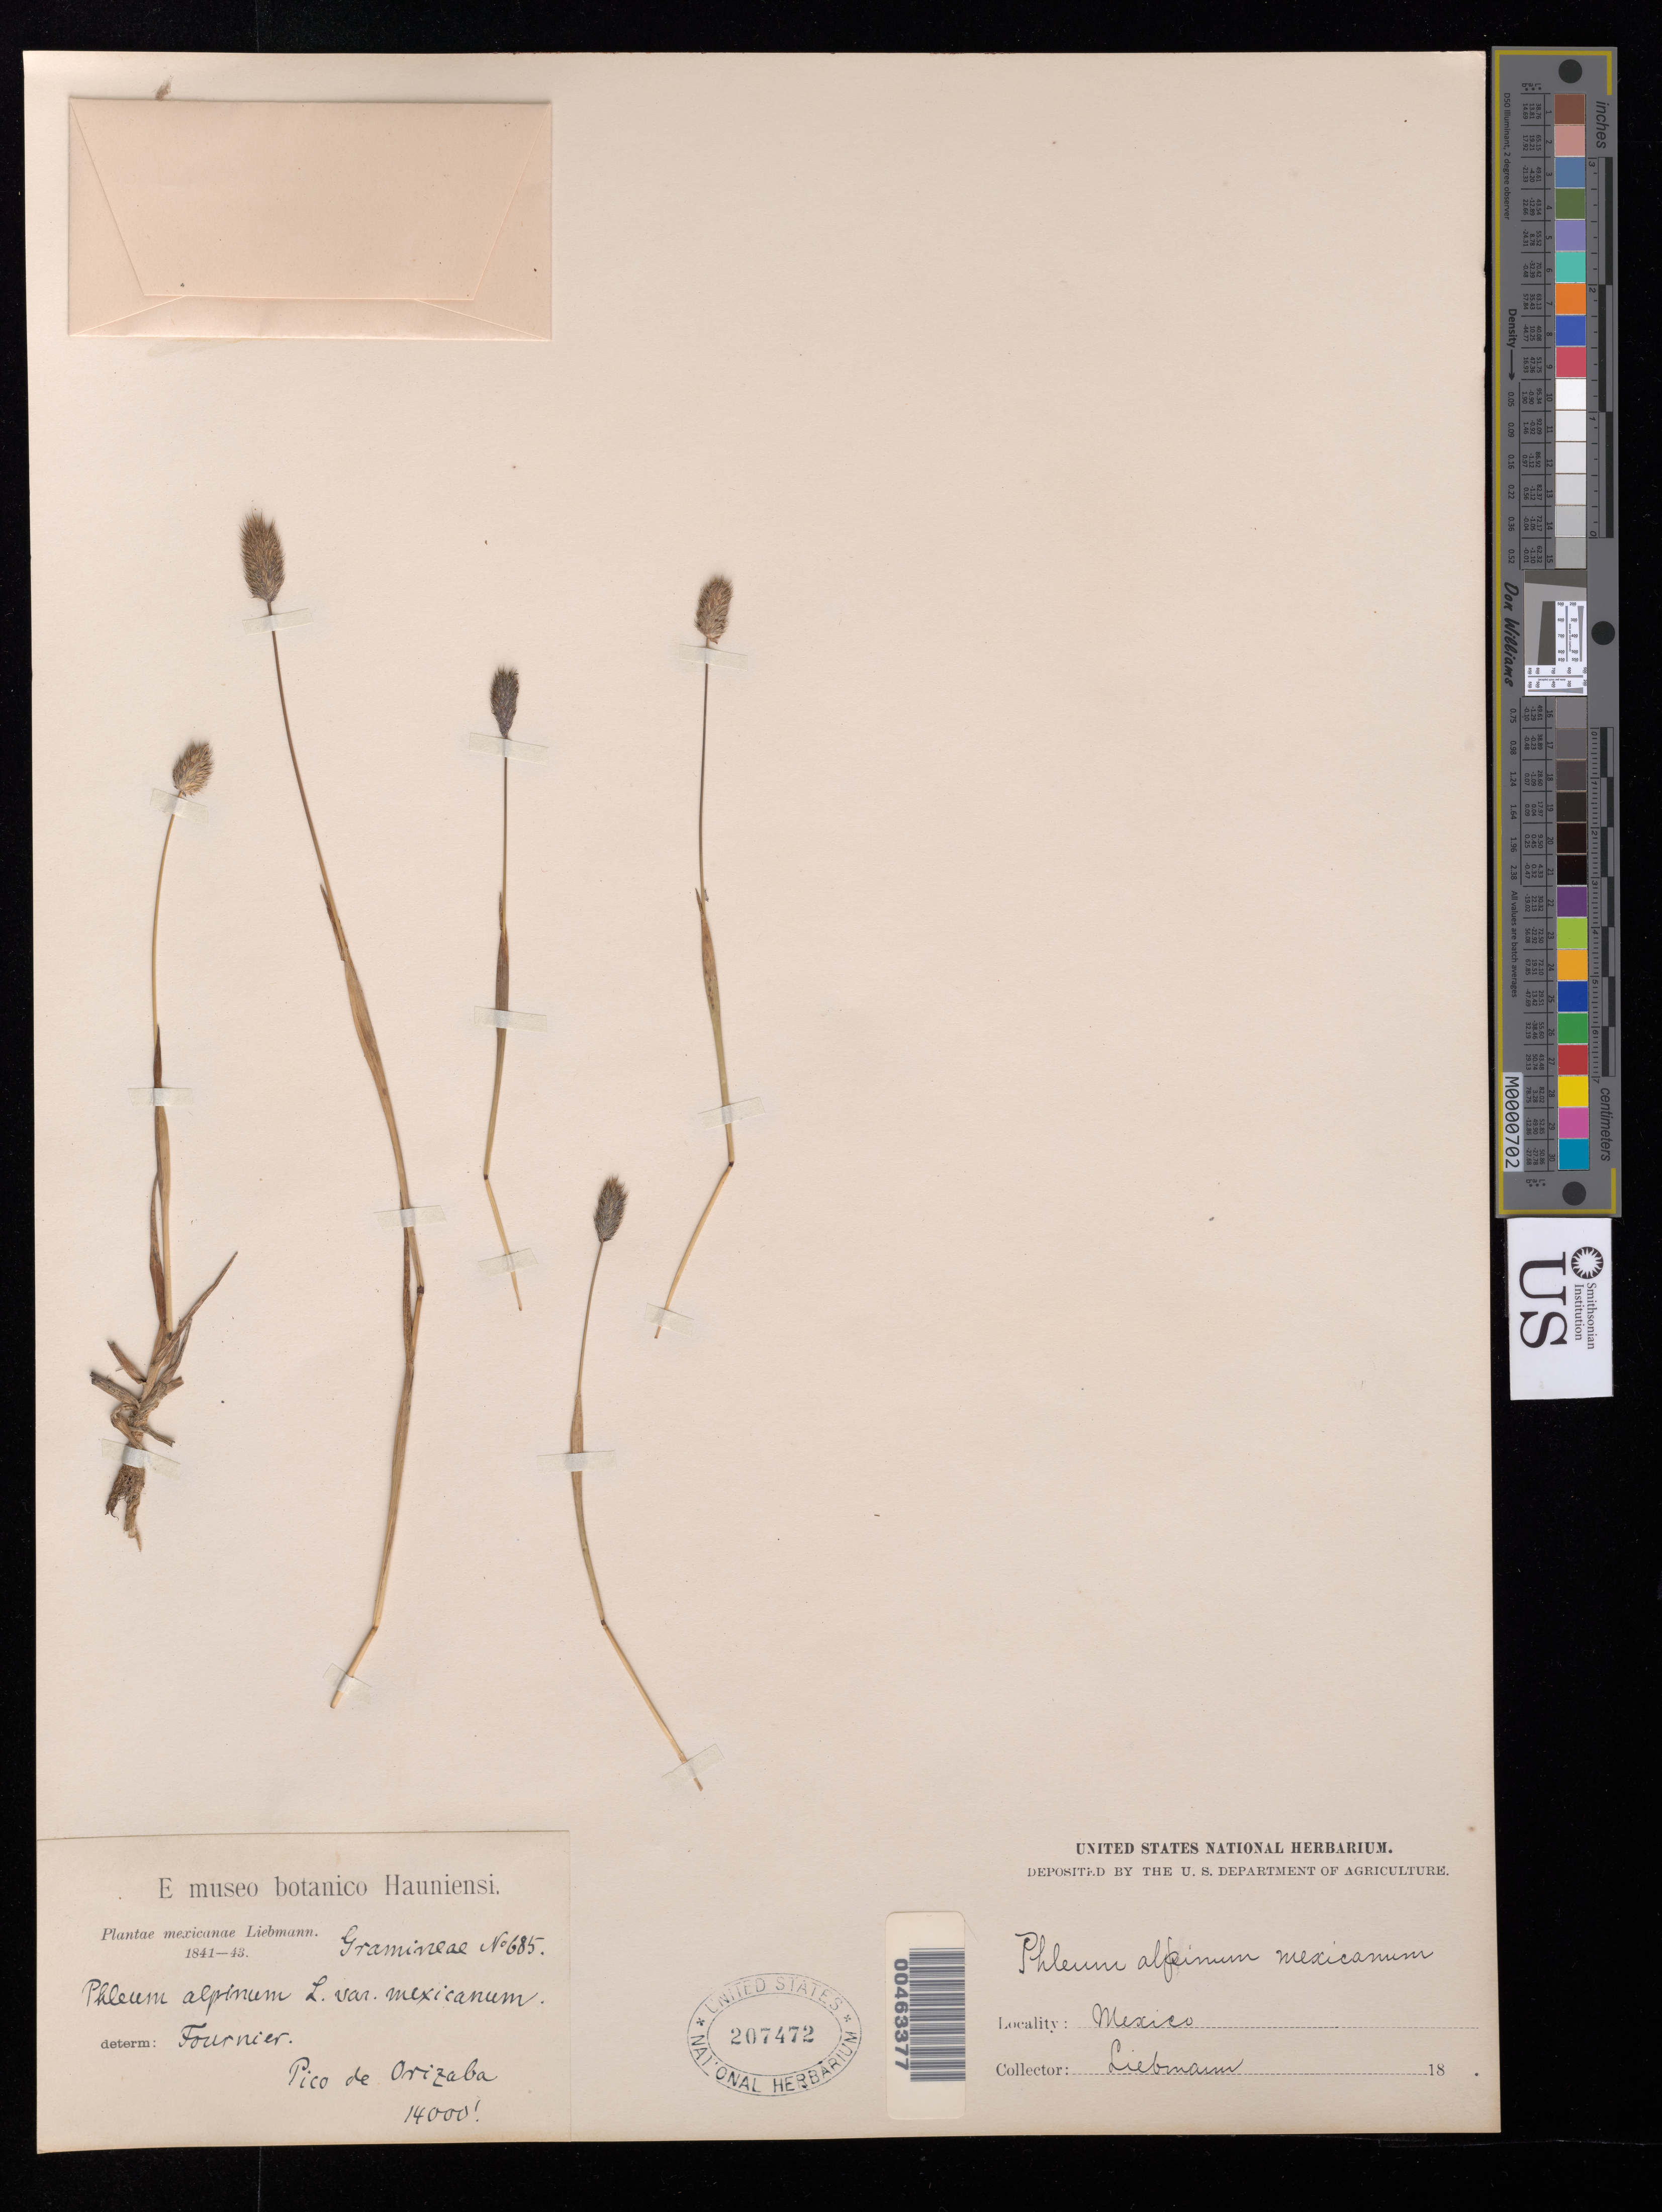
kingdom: Plantae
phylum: Tracheophyta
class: Liliopsida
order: Poales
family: Poaceae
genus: Phleum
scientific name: Phleum alpinum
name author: L.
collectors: F. M. Liebmann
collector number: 685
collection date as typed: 1841 to -- --- 1843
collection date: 1841/1843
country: Mexico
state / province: Veracruz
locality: Pico de Orizaba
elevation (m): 4267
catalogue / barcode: US 207472